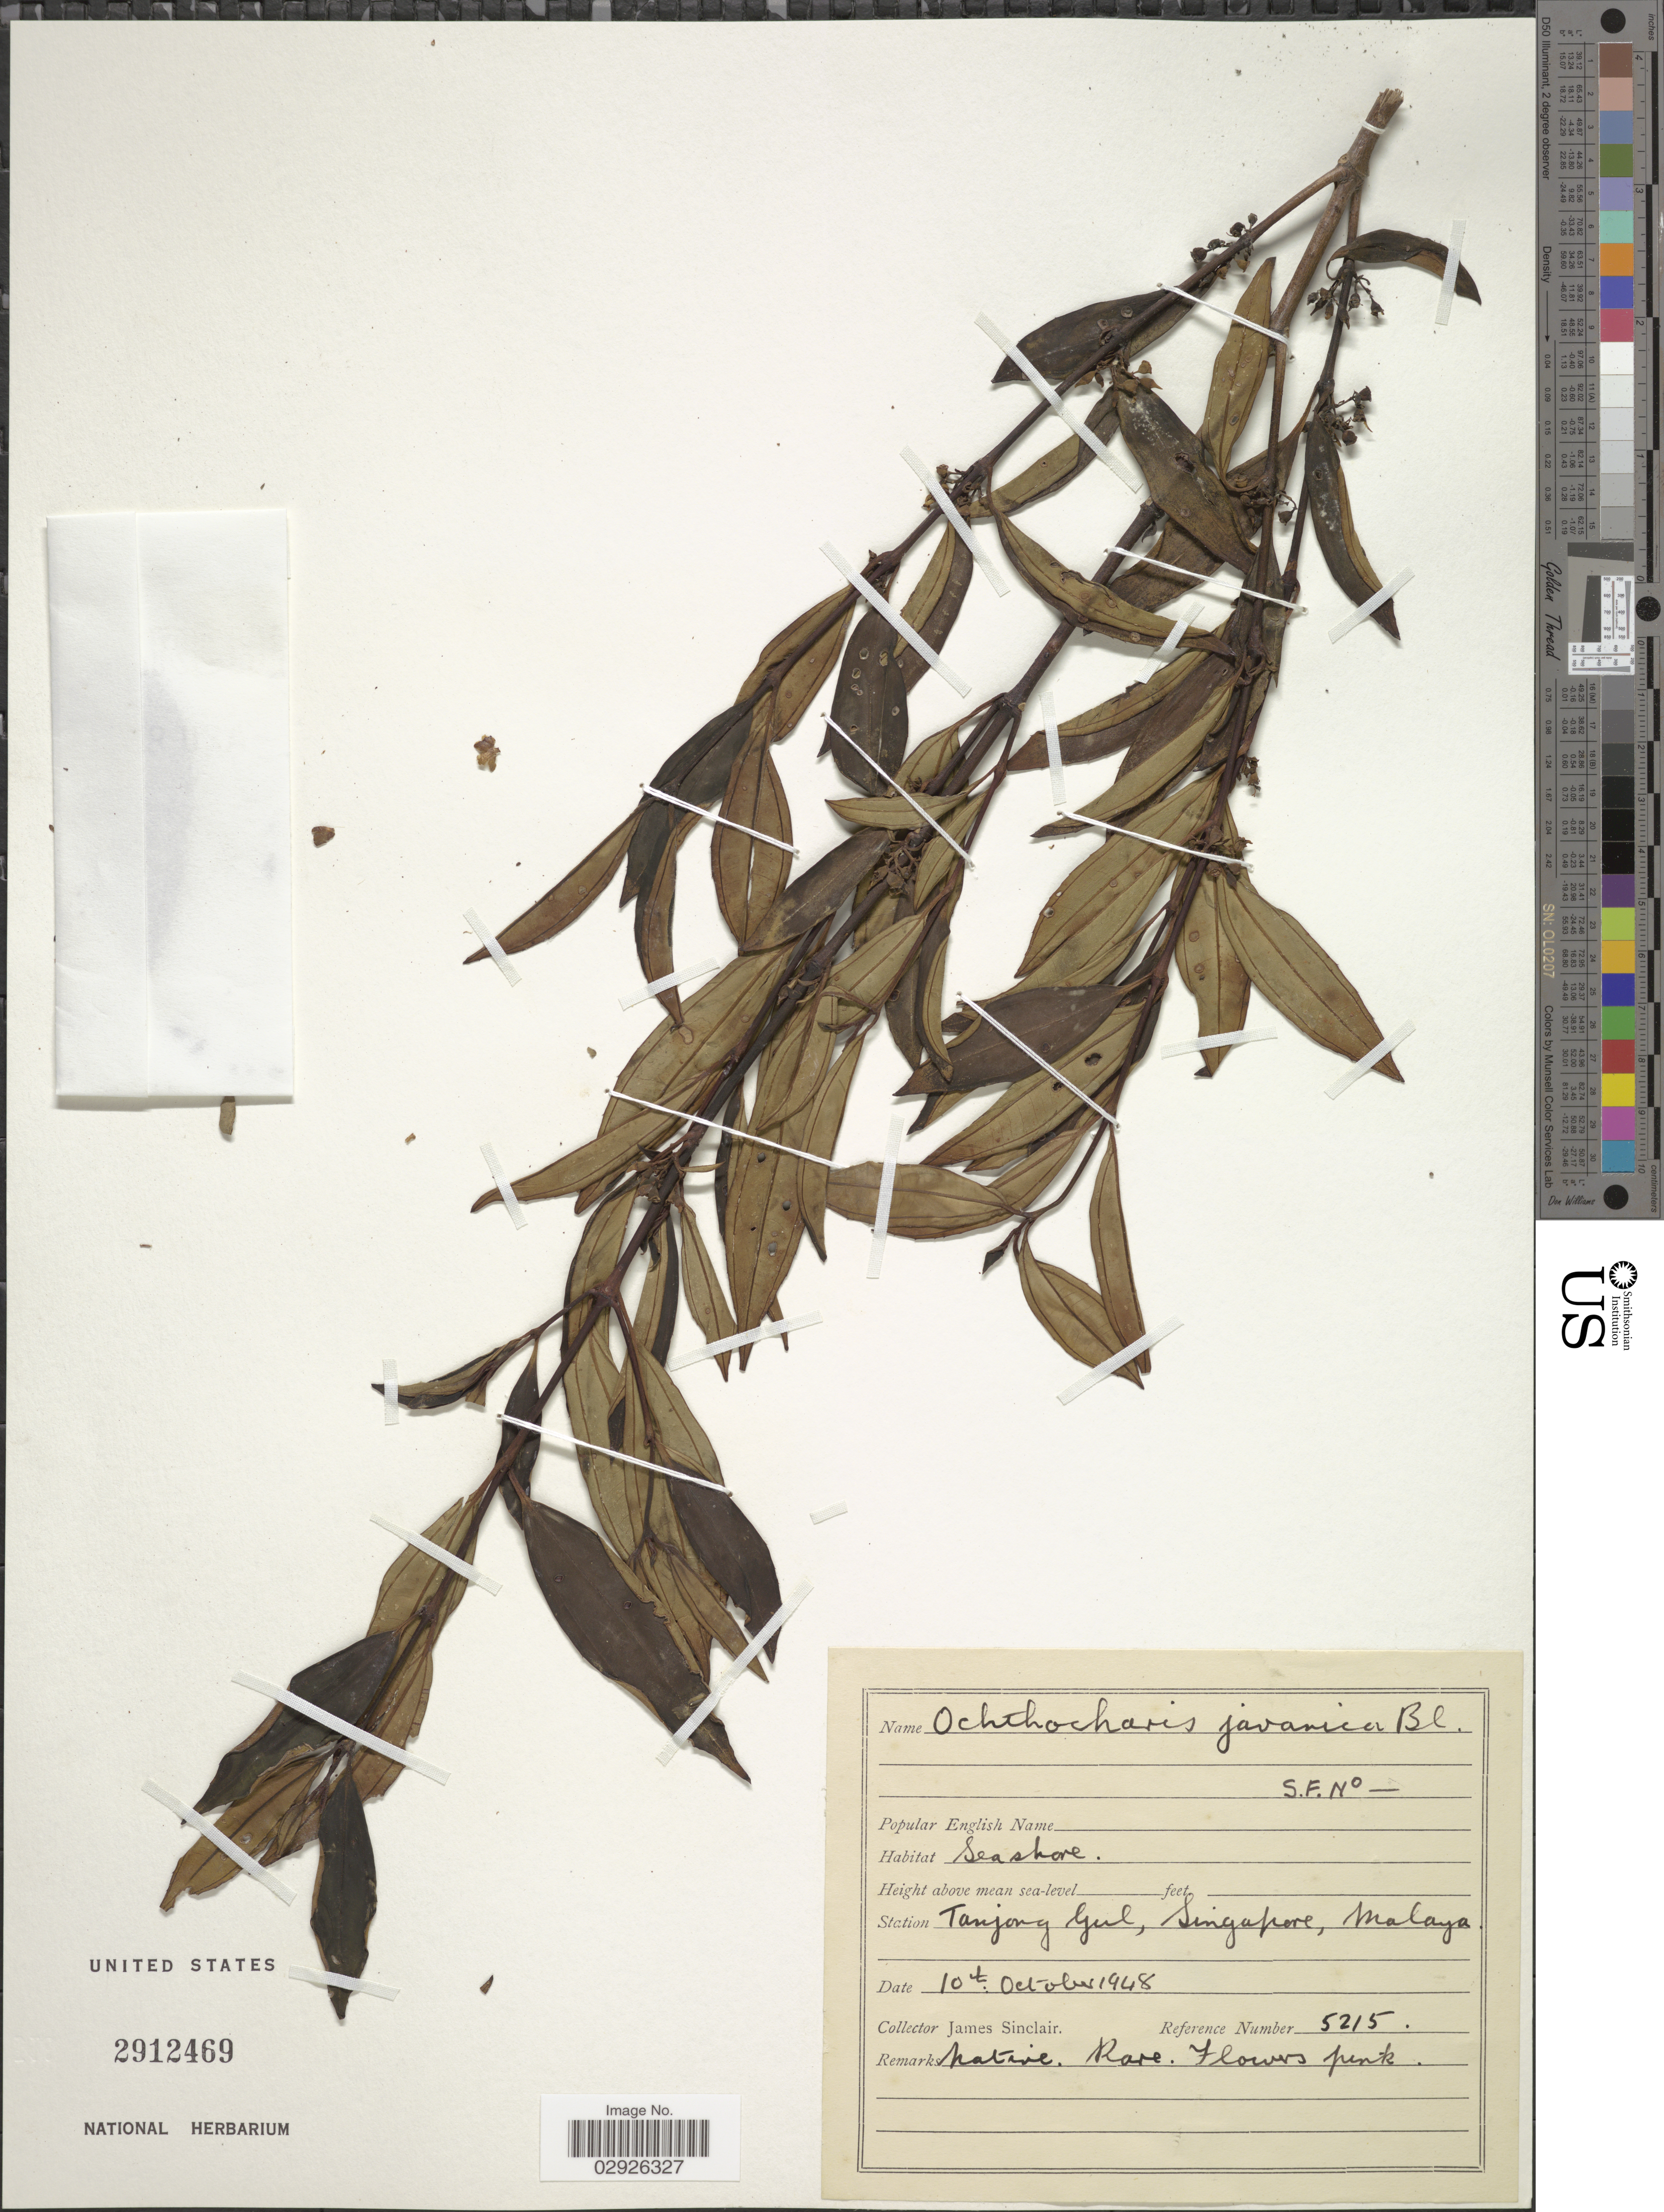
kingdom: Plantae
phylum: Tracheophyta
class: Magnoliopsida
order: Myrtales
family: Melastomataceae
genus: Ochthocharis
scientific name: Ochthocharis javanica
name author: Blume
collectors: J. Sinclair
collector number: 5215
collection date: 1948-10-10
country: Singapore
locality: Station Tanjong Gul, Singapore, Malaya.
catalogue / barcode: US 2912469